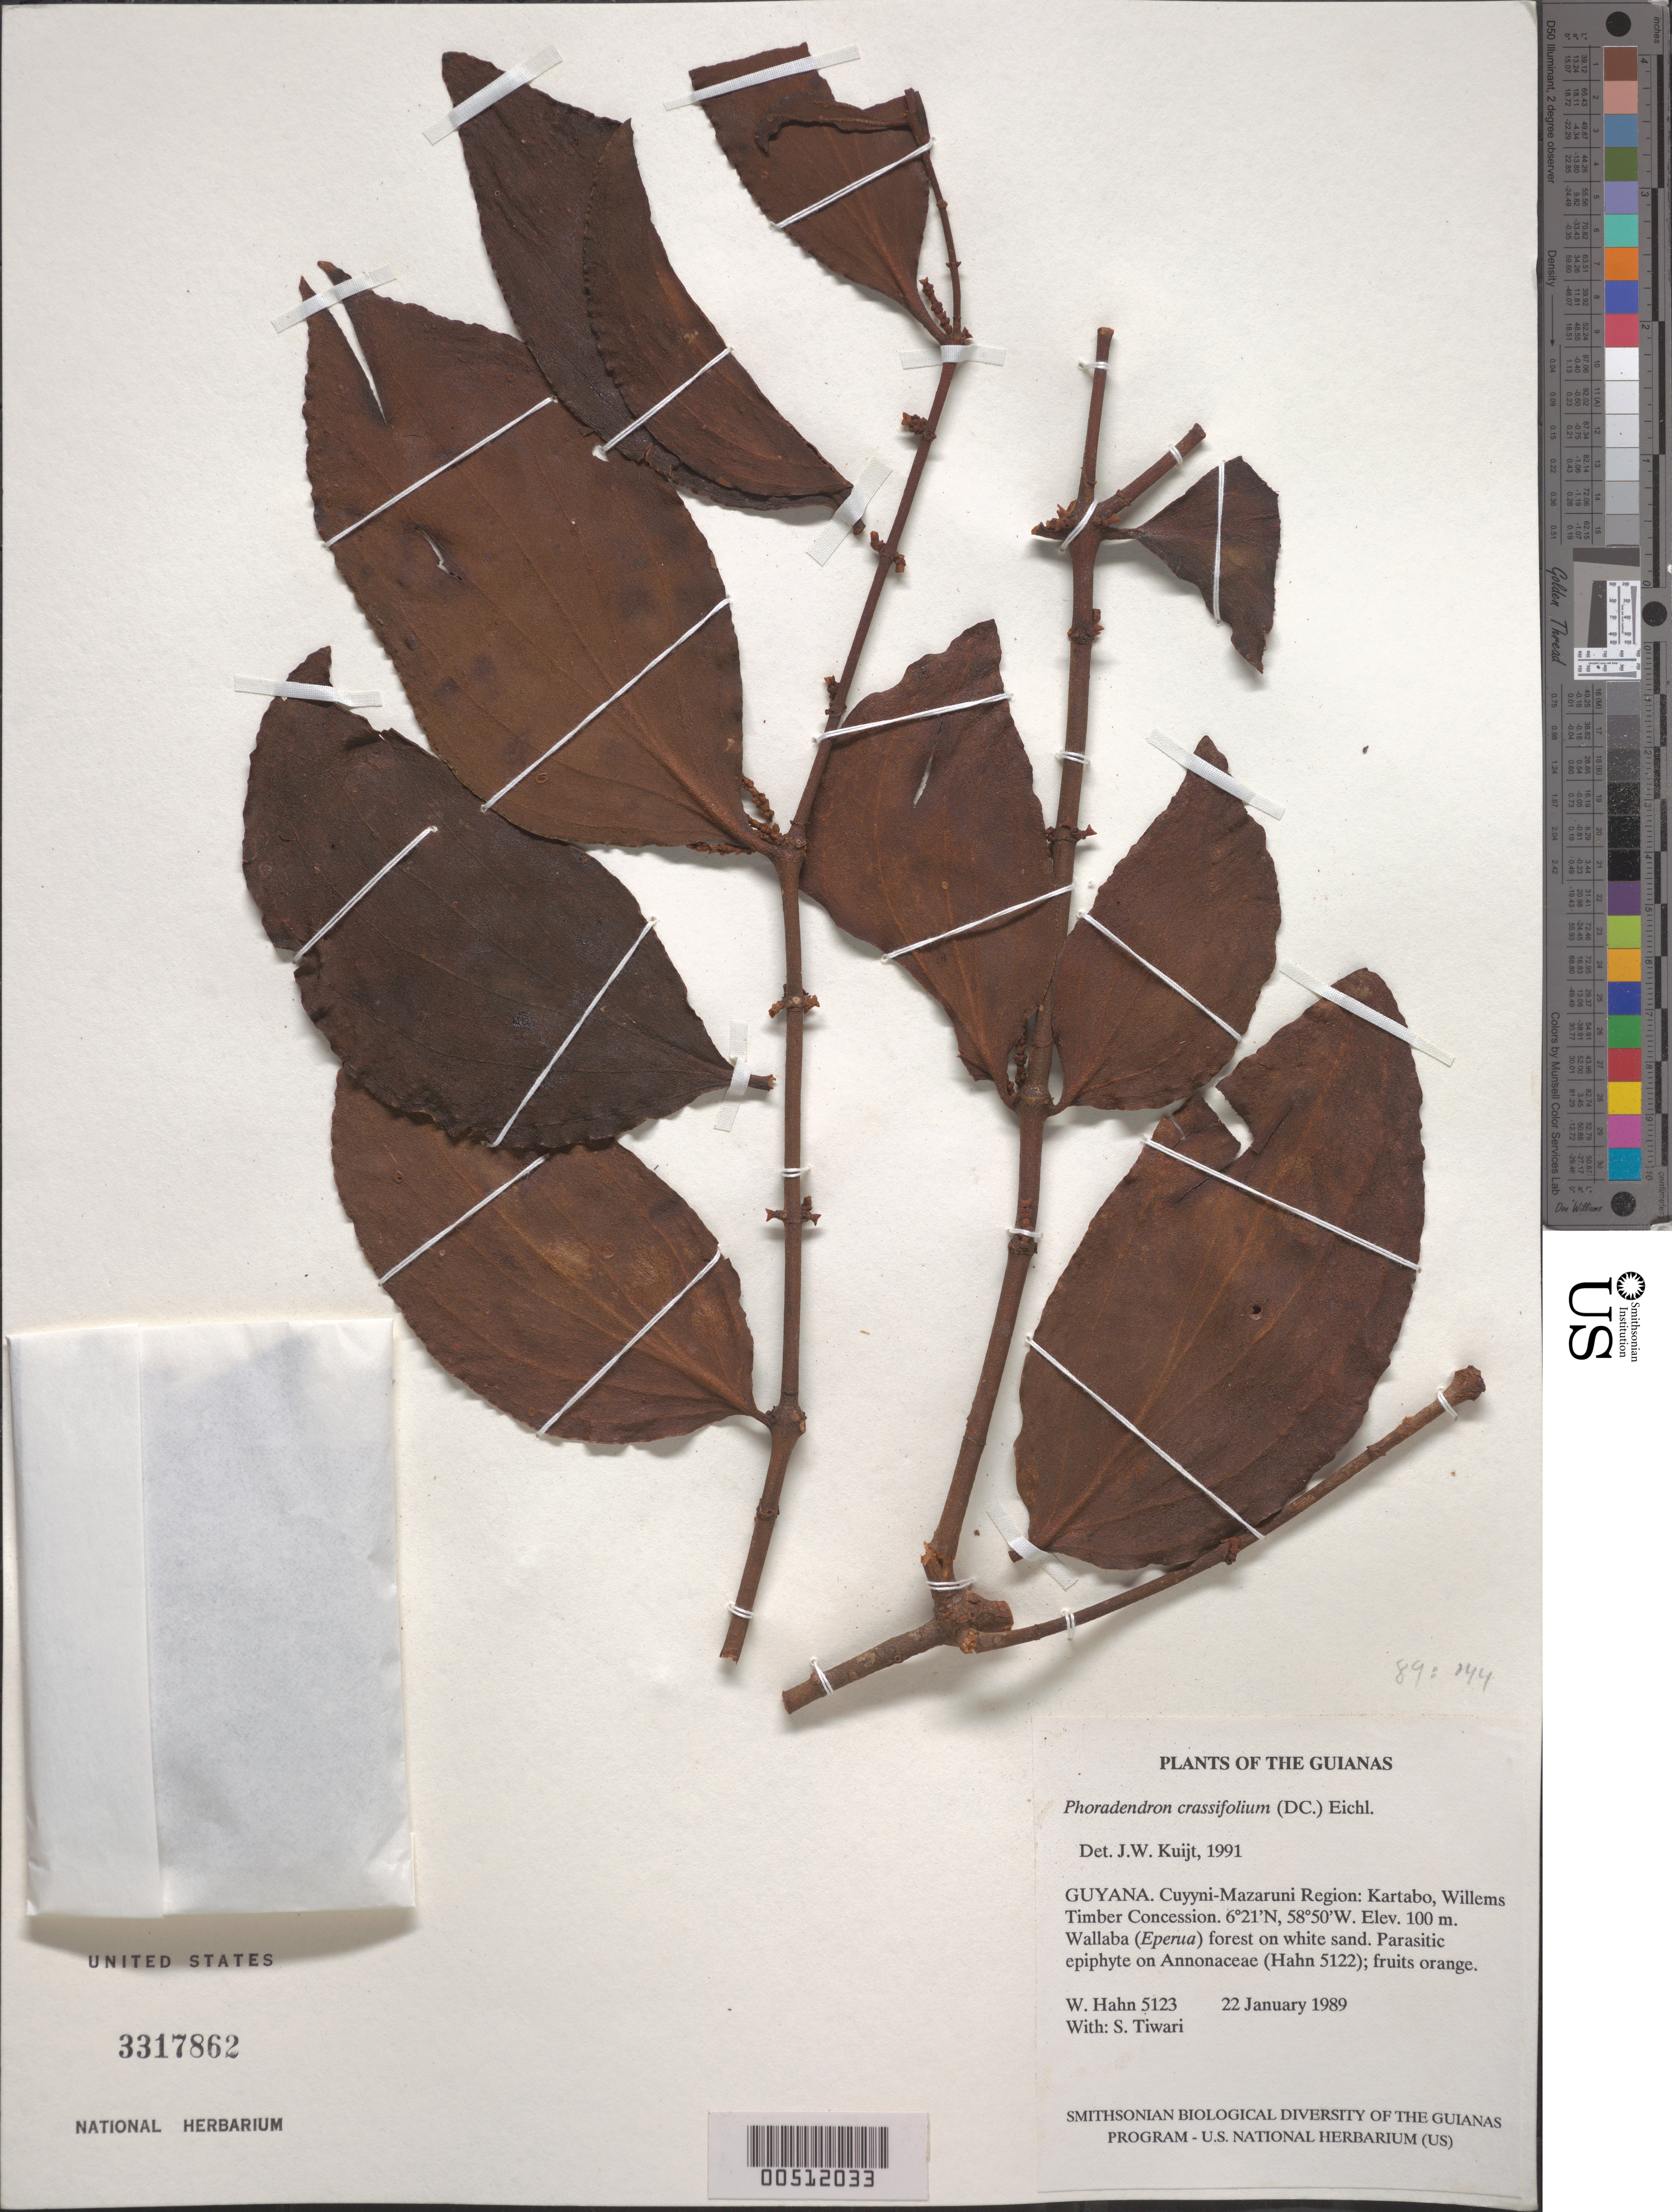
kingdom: Plantae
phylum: Tracheophyta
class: Magnoliopsida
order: Santalales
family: Viscaceae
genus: Phoradendron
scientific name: Phoradendron crassifolium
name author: (Pohl ex DC.) Eichler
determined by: Kuijt, Job, (CANADA)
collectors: W. Hahn & S. Tiwari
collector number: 5123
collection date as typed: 22 January 1989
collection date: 1989-01-22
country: Guyana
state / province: Cuyuni-Mazaruni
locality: Kartabo, Willems Timber concession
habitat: Wallaba (Eperua) forest on white sand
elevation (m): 100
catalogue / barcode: US 3317862